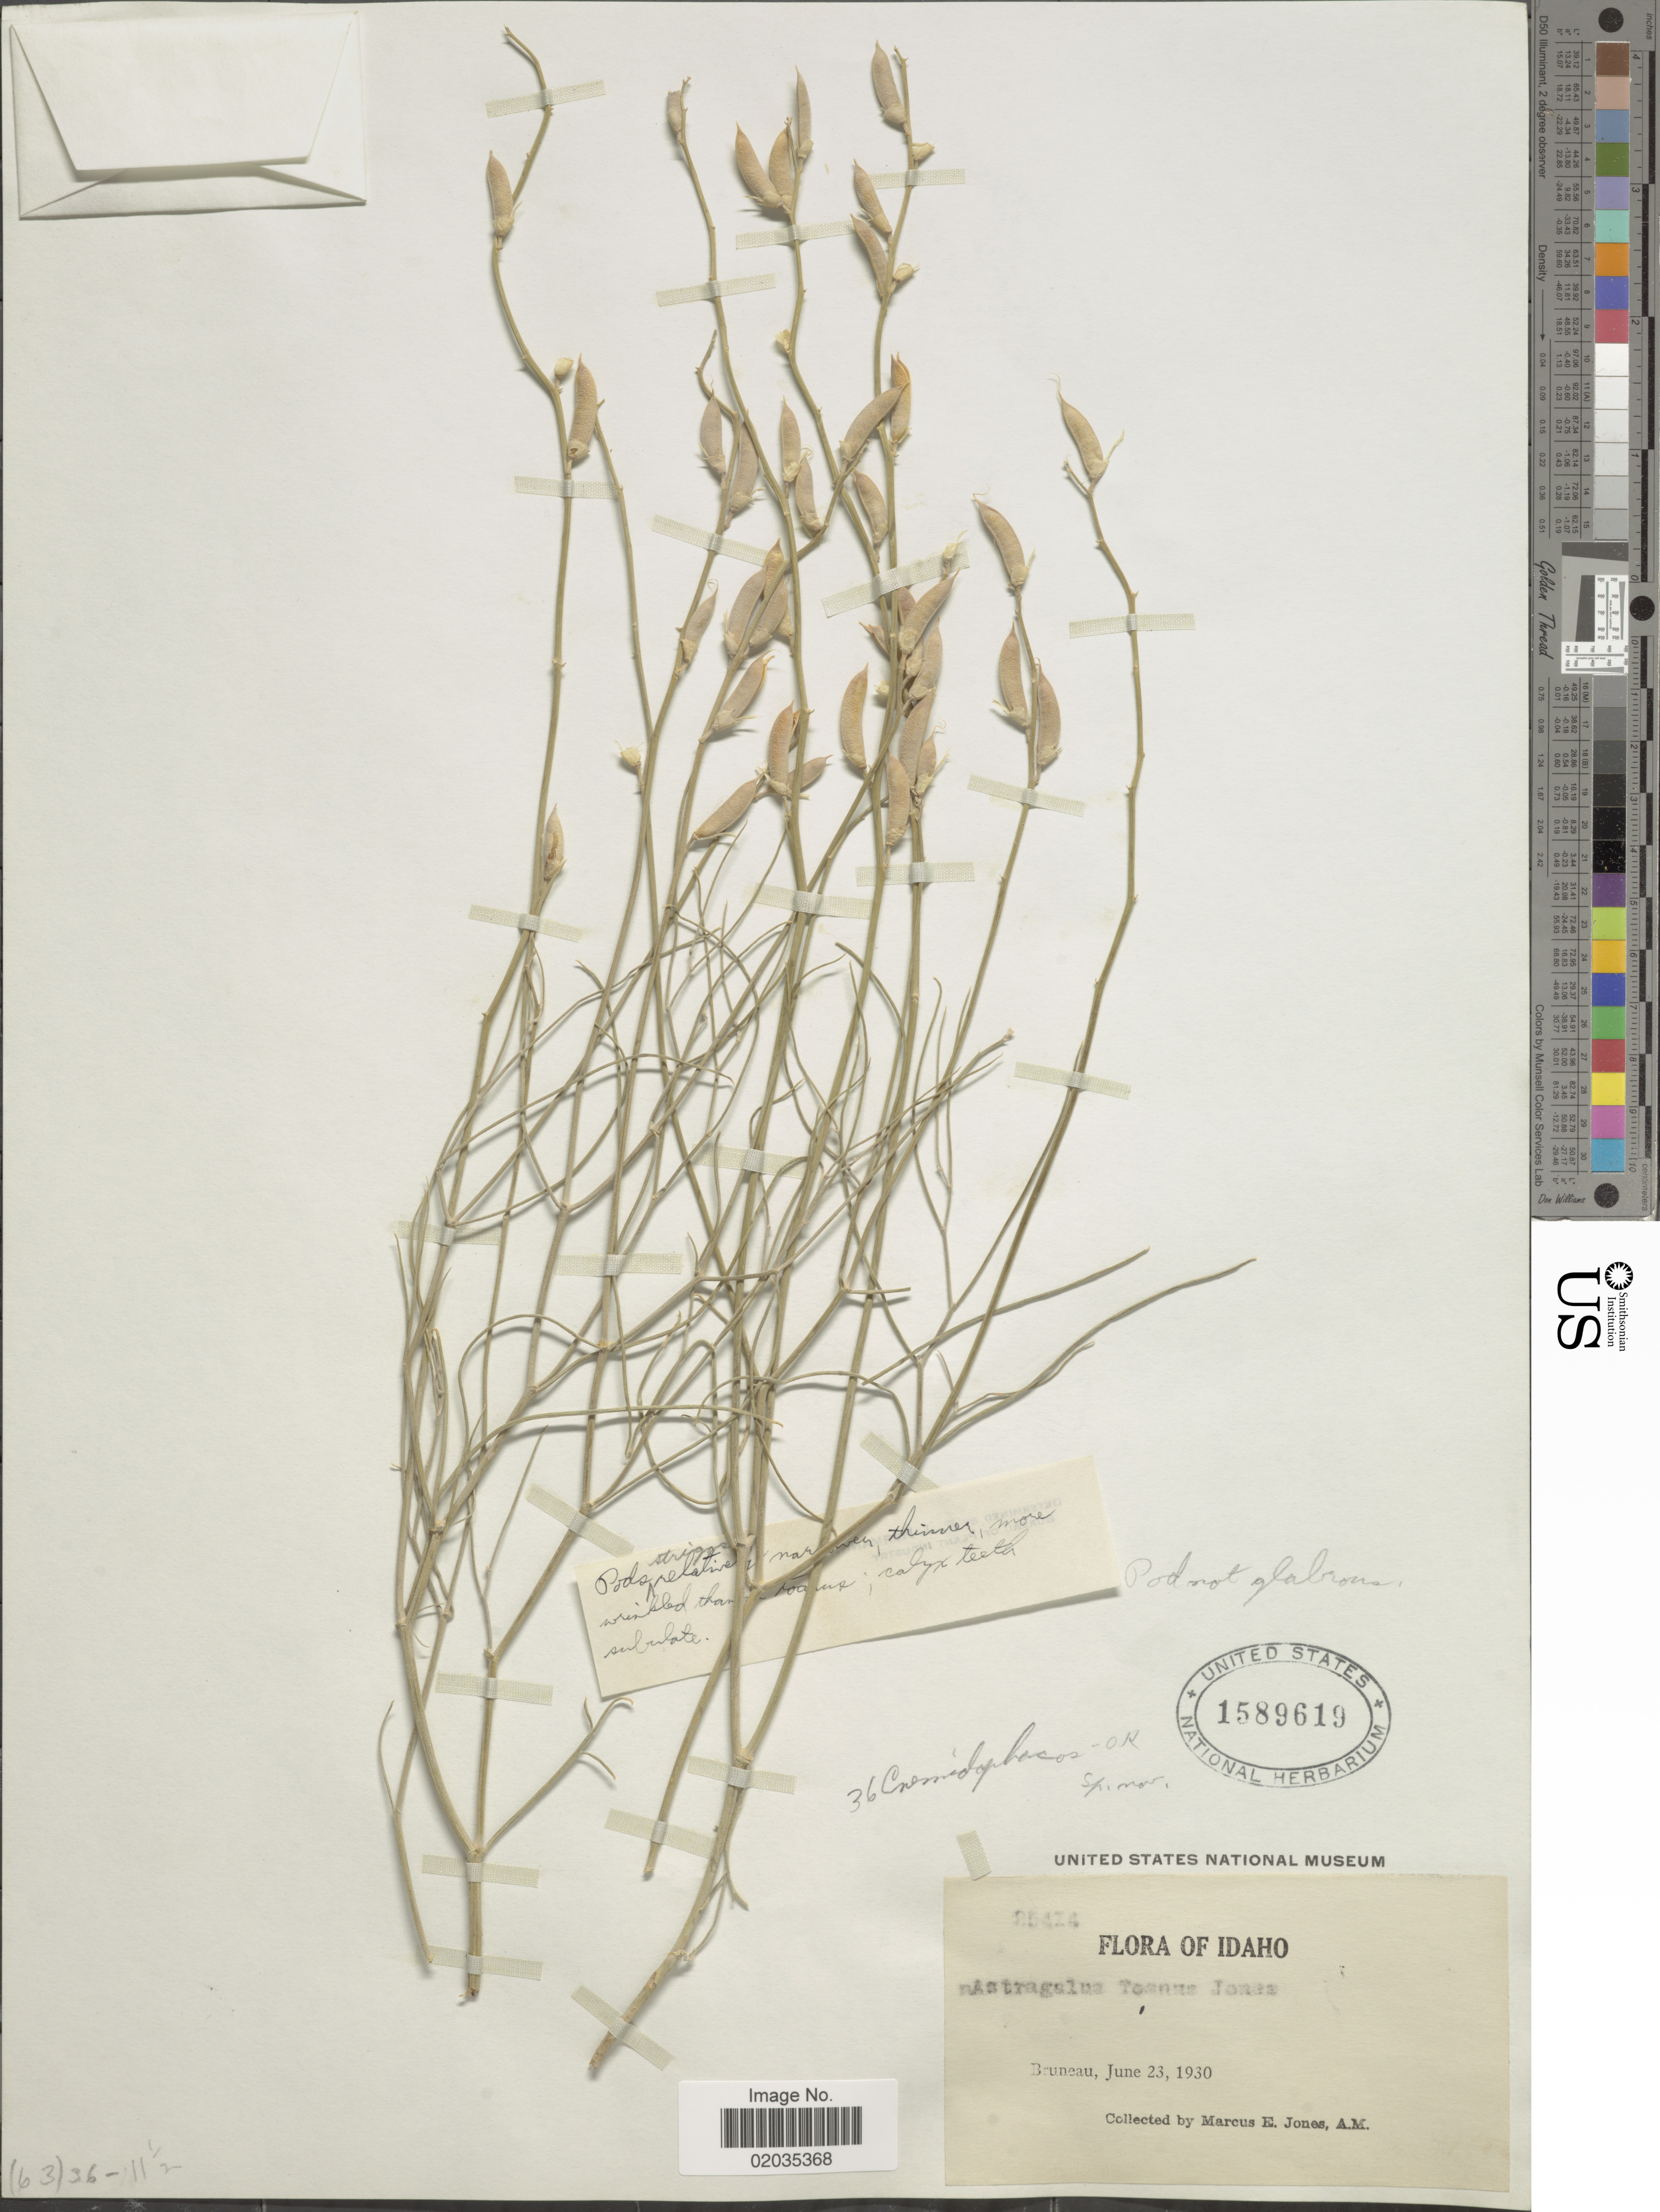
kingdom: Plantae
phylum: Tracheophyta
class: Magnoliopsida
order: Fabales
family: Fabaceae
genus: Astragalus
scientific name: Astragalus toanus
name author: M.E. Jones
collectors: M. E. Jones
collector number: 254I4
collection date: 1930-06-23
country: United States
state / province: Idaho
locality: Bruneau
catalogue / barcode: US 1589619